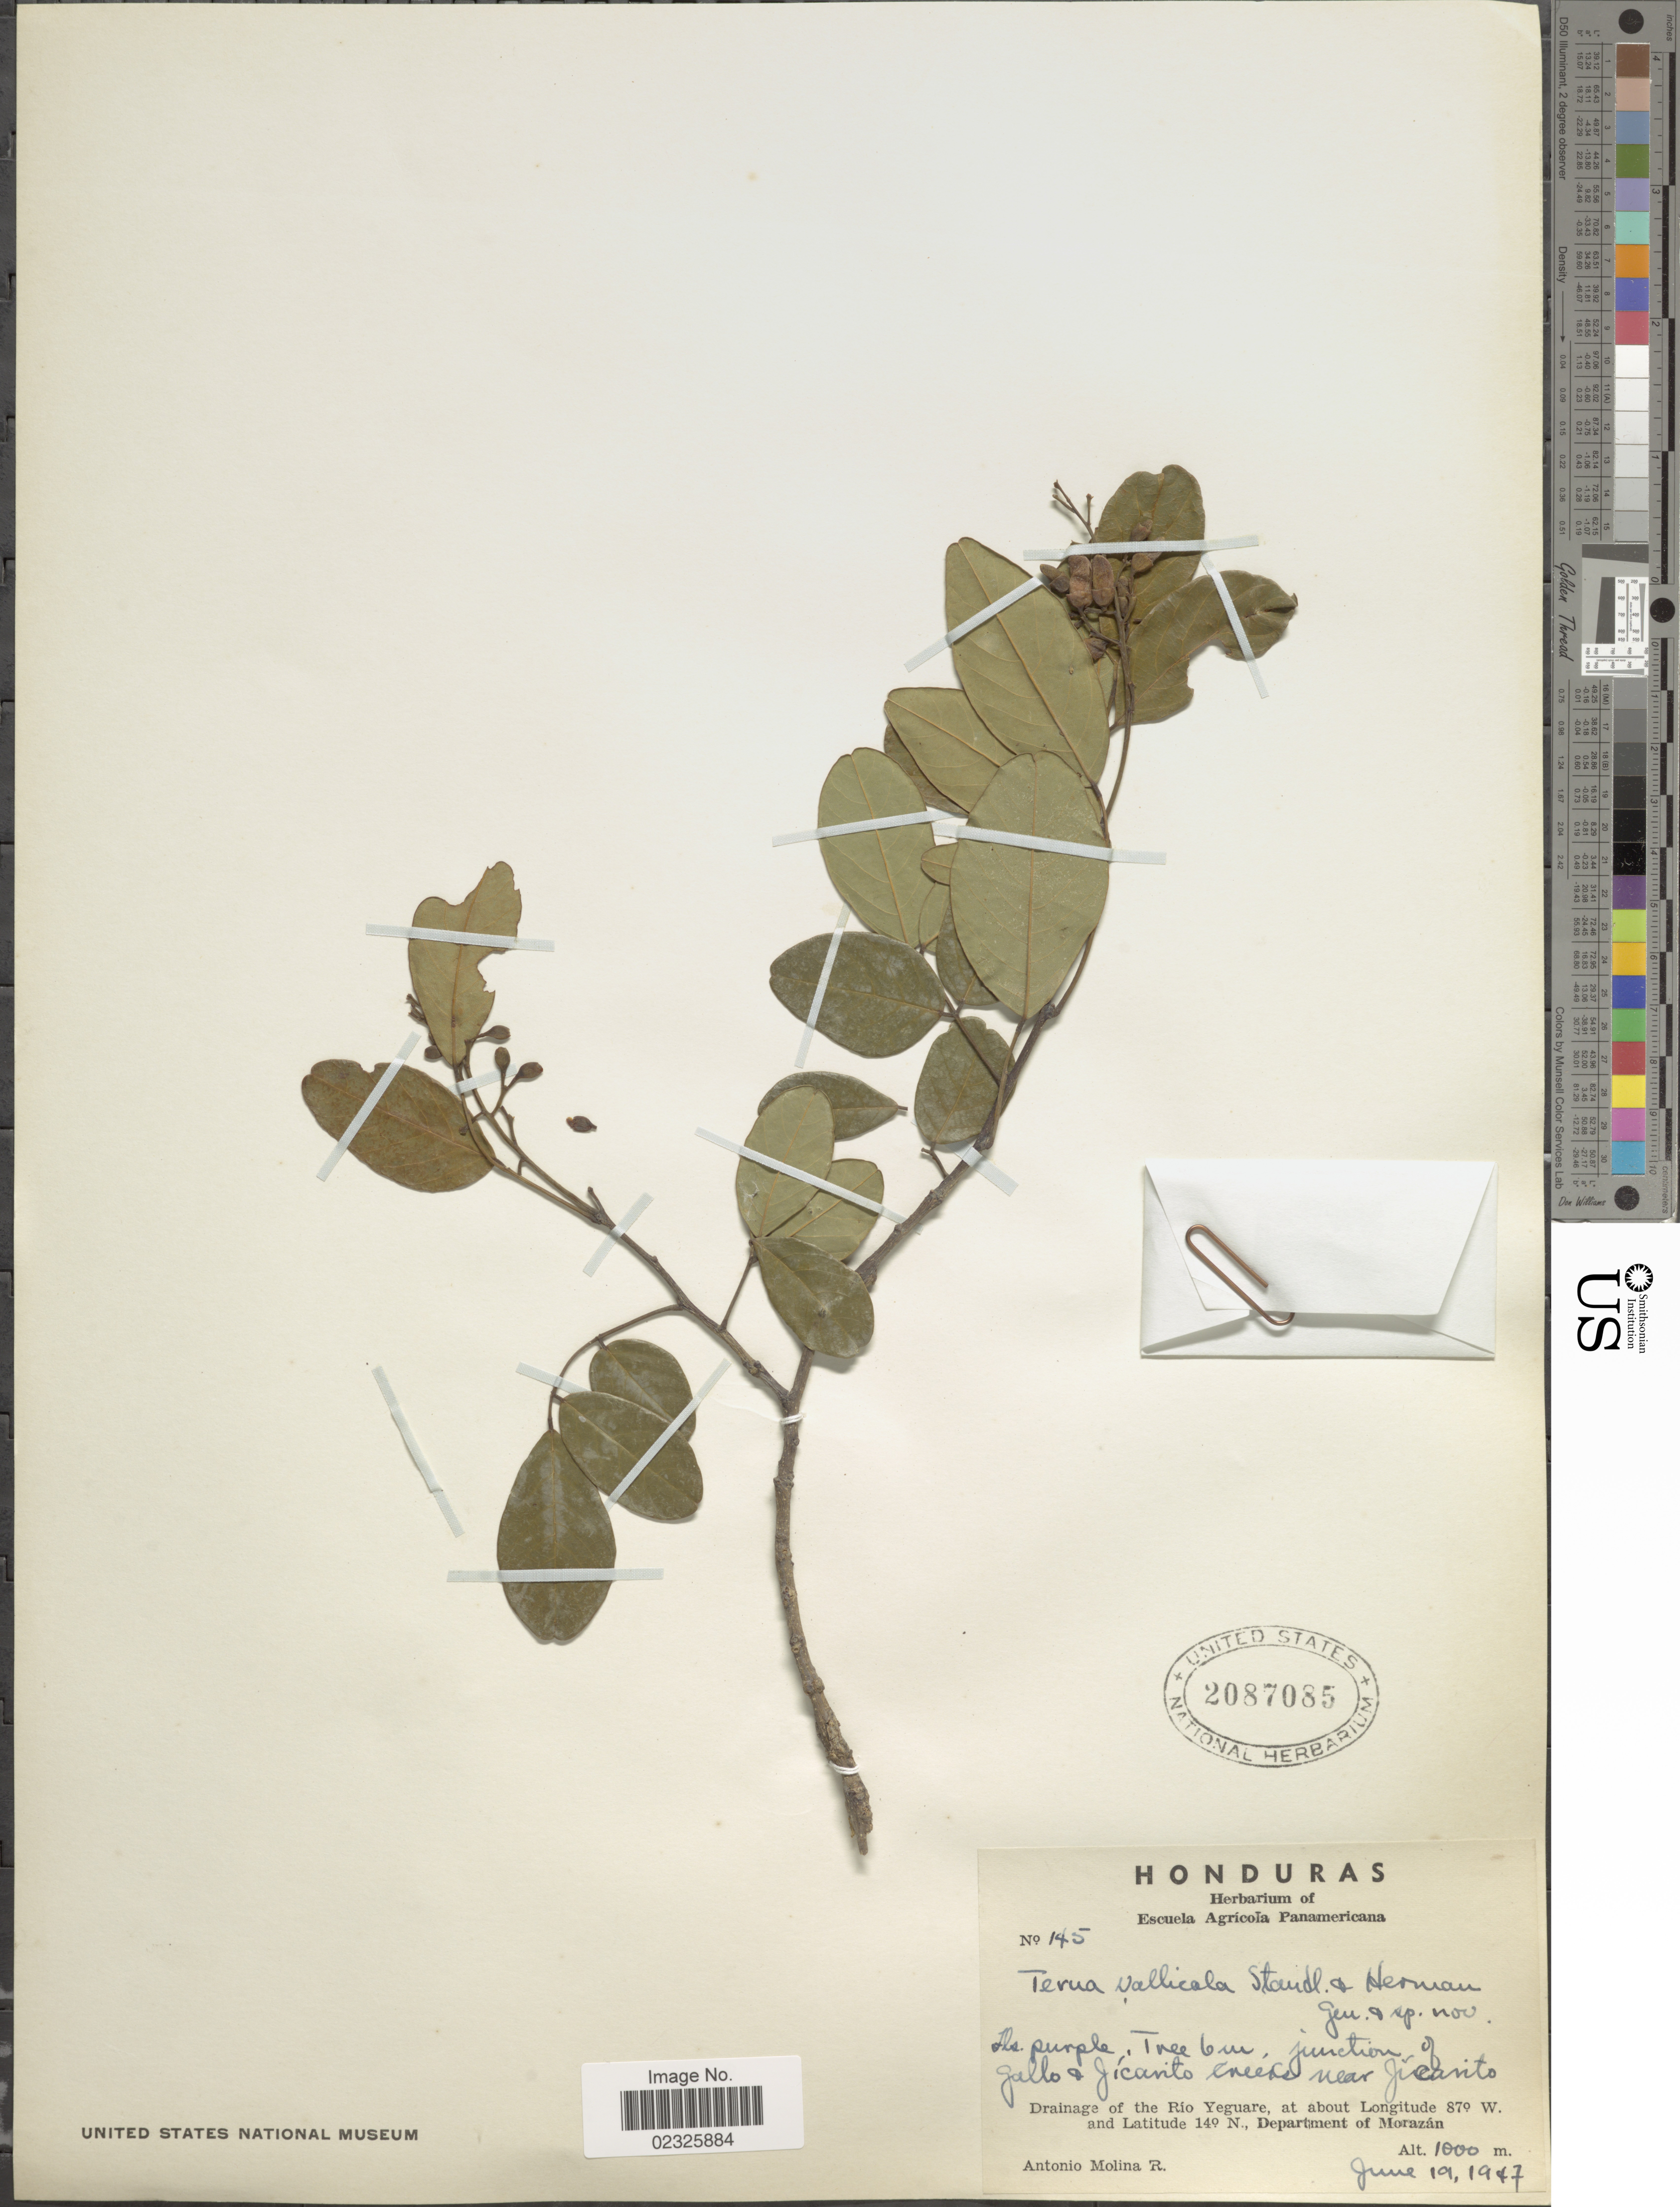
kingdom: Plantae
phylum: Tracheophyta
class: Magnoliopsida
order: Fabales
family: Fabaceae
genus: Lonchocarpus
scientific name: Lonchocarpus vallicola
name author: (Standl. & F.J. Herm.) M. Sousa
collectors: A. Molina R.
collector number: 145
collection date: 1947-06-19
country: Honduras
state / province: Fco. Morazán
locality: Junction of gallo , Jicarito creek near Jicarito, drainage of the Rio Yeguare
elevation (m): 1000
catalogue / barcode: US 2087085